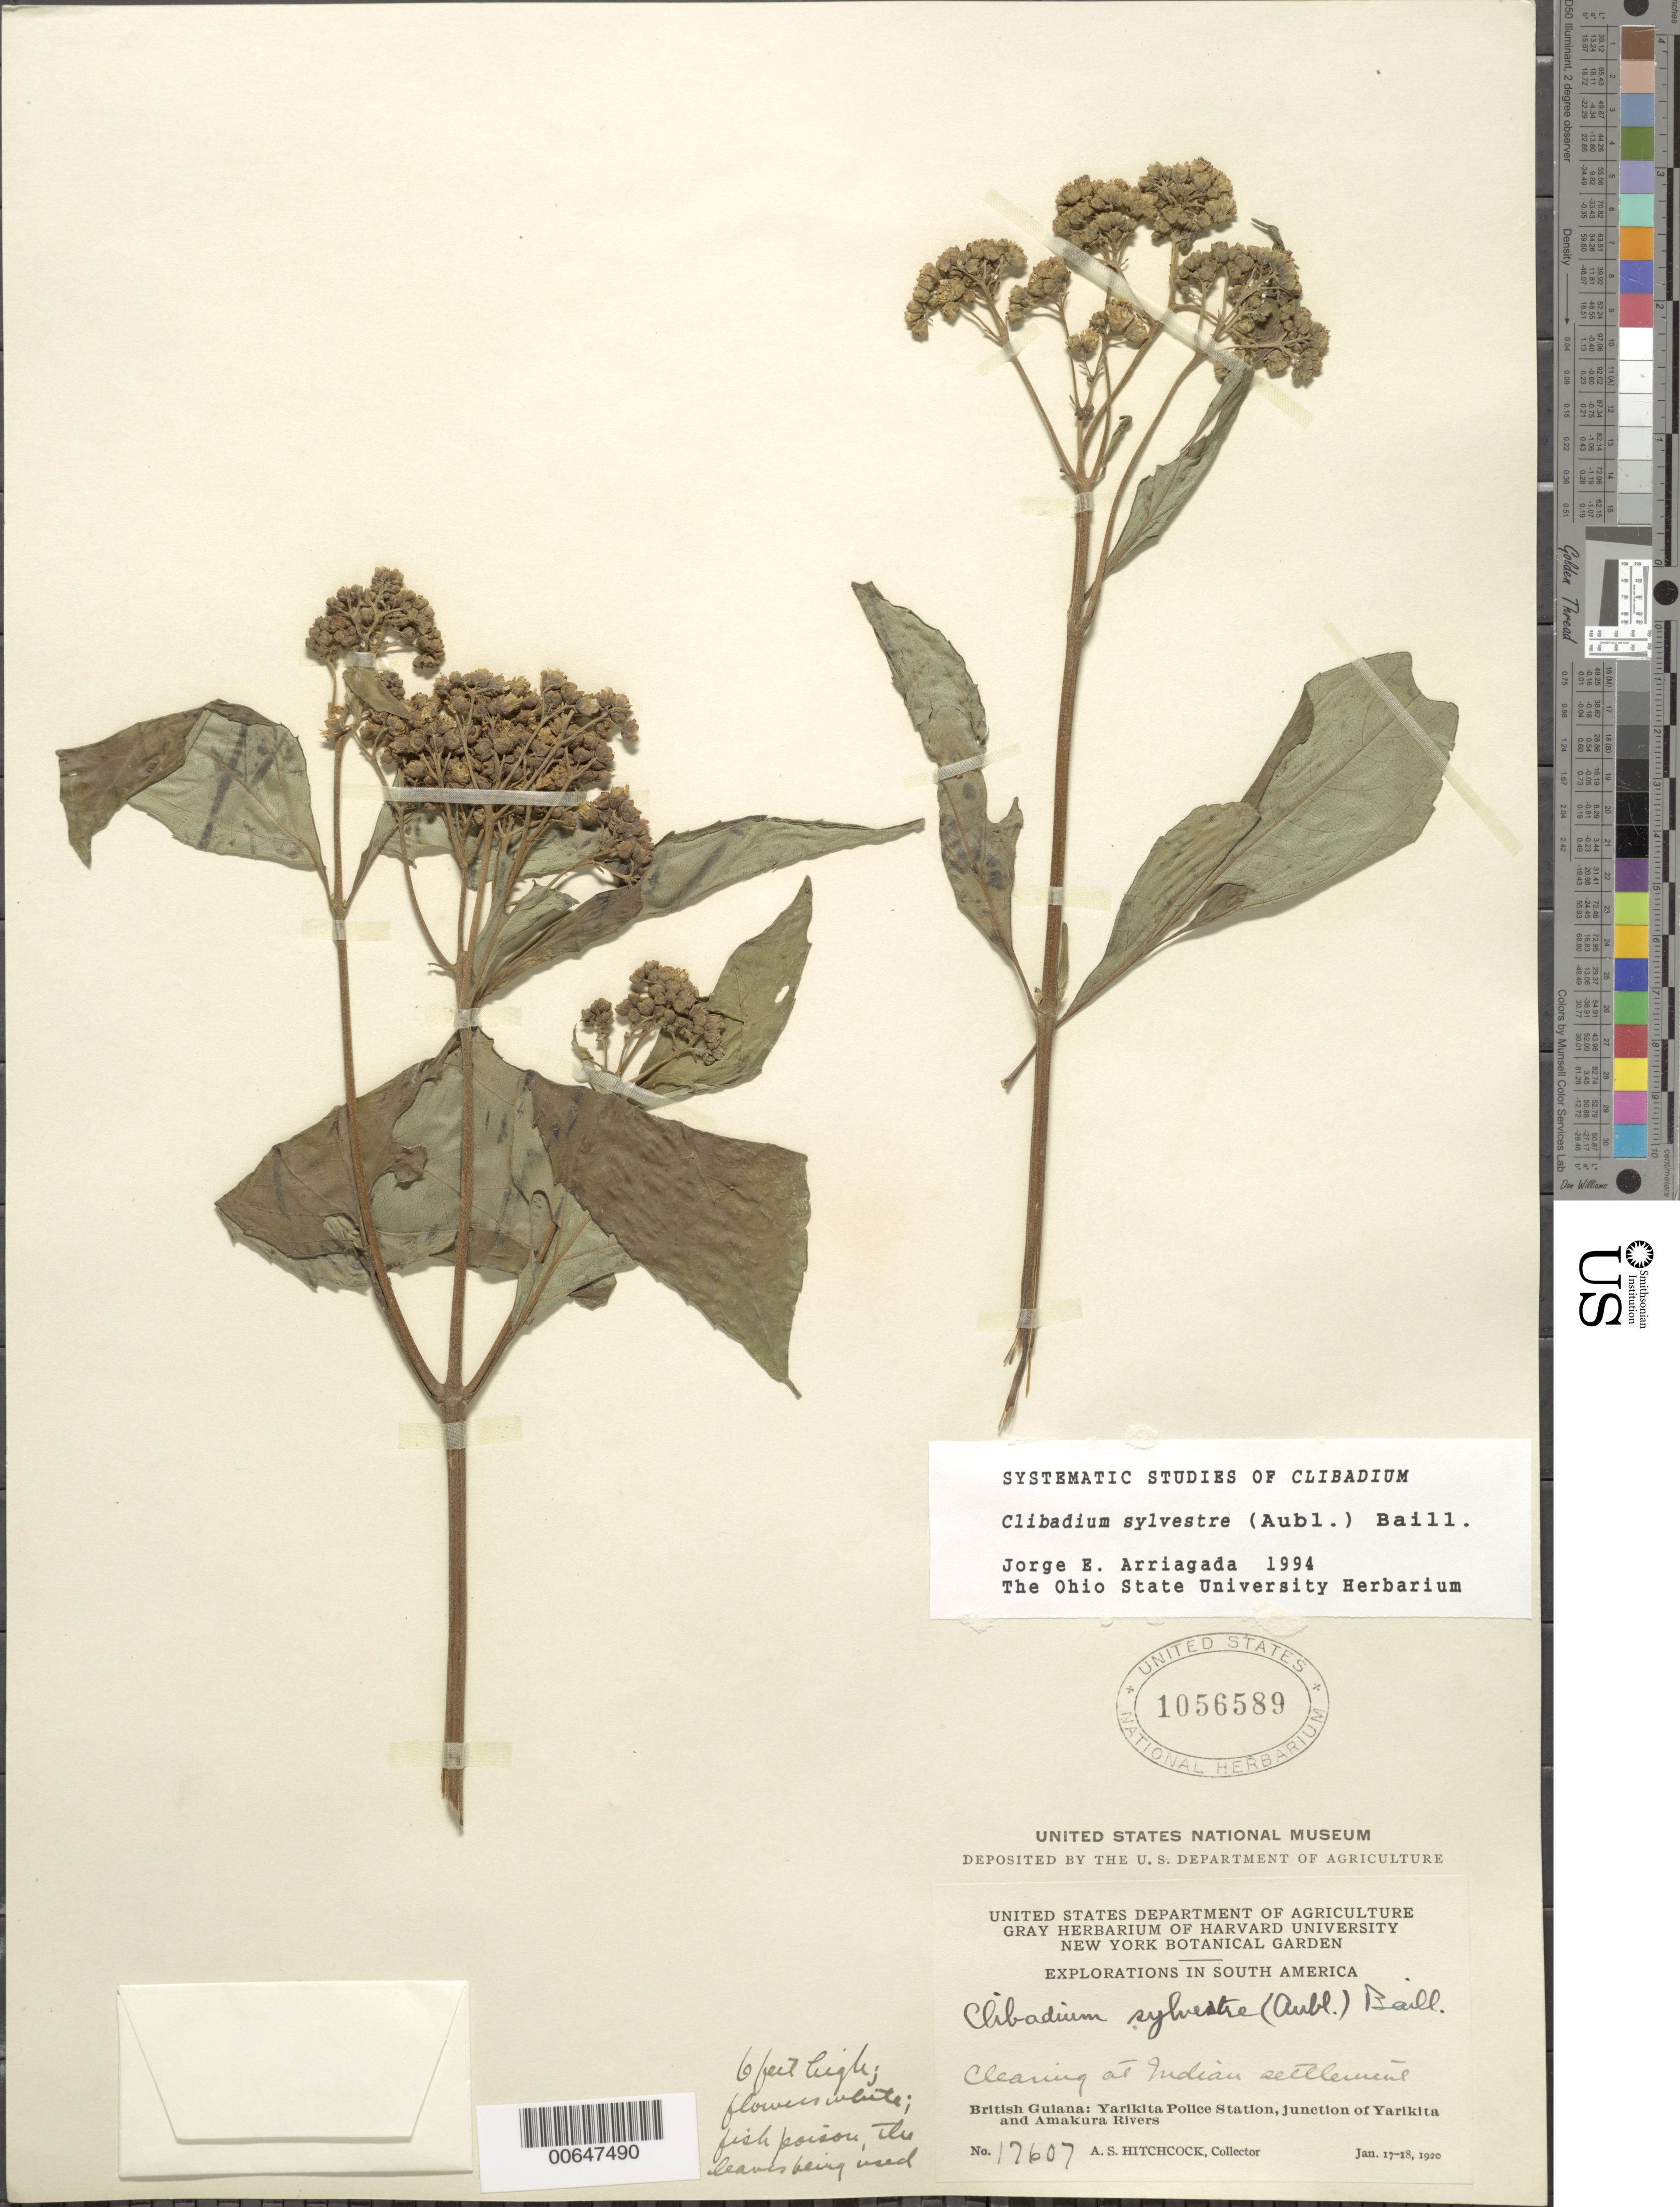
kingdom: Plantae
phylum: Tracheophyta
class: Magnoliopsida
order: Asterales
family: Asteraceae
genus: Clibadium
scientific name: Clibadium sylvestre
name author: (Aubl.) Baill.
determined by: Arriagada, J. E.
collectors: A. S. Hitchcock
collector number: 17607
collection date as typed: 17-Jan-20 to 18-Jan-20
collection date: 1920-01-17/1920-01-18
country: Guyana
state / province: Barima-Waini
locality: Yarikita Police Sta., junct. of Yarikita & Amakura Rivers; Indian Settlement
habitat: Clearing at Indian settlement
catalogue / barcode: US 1056589